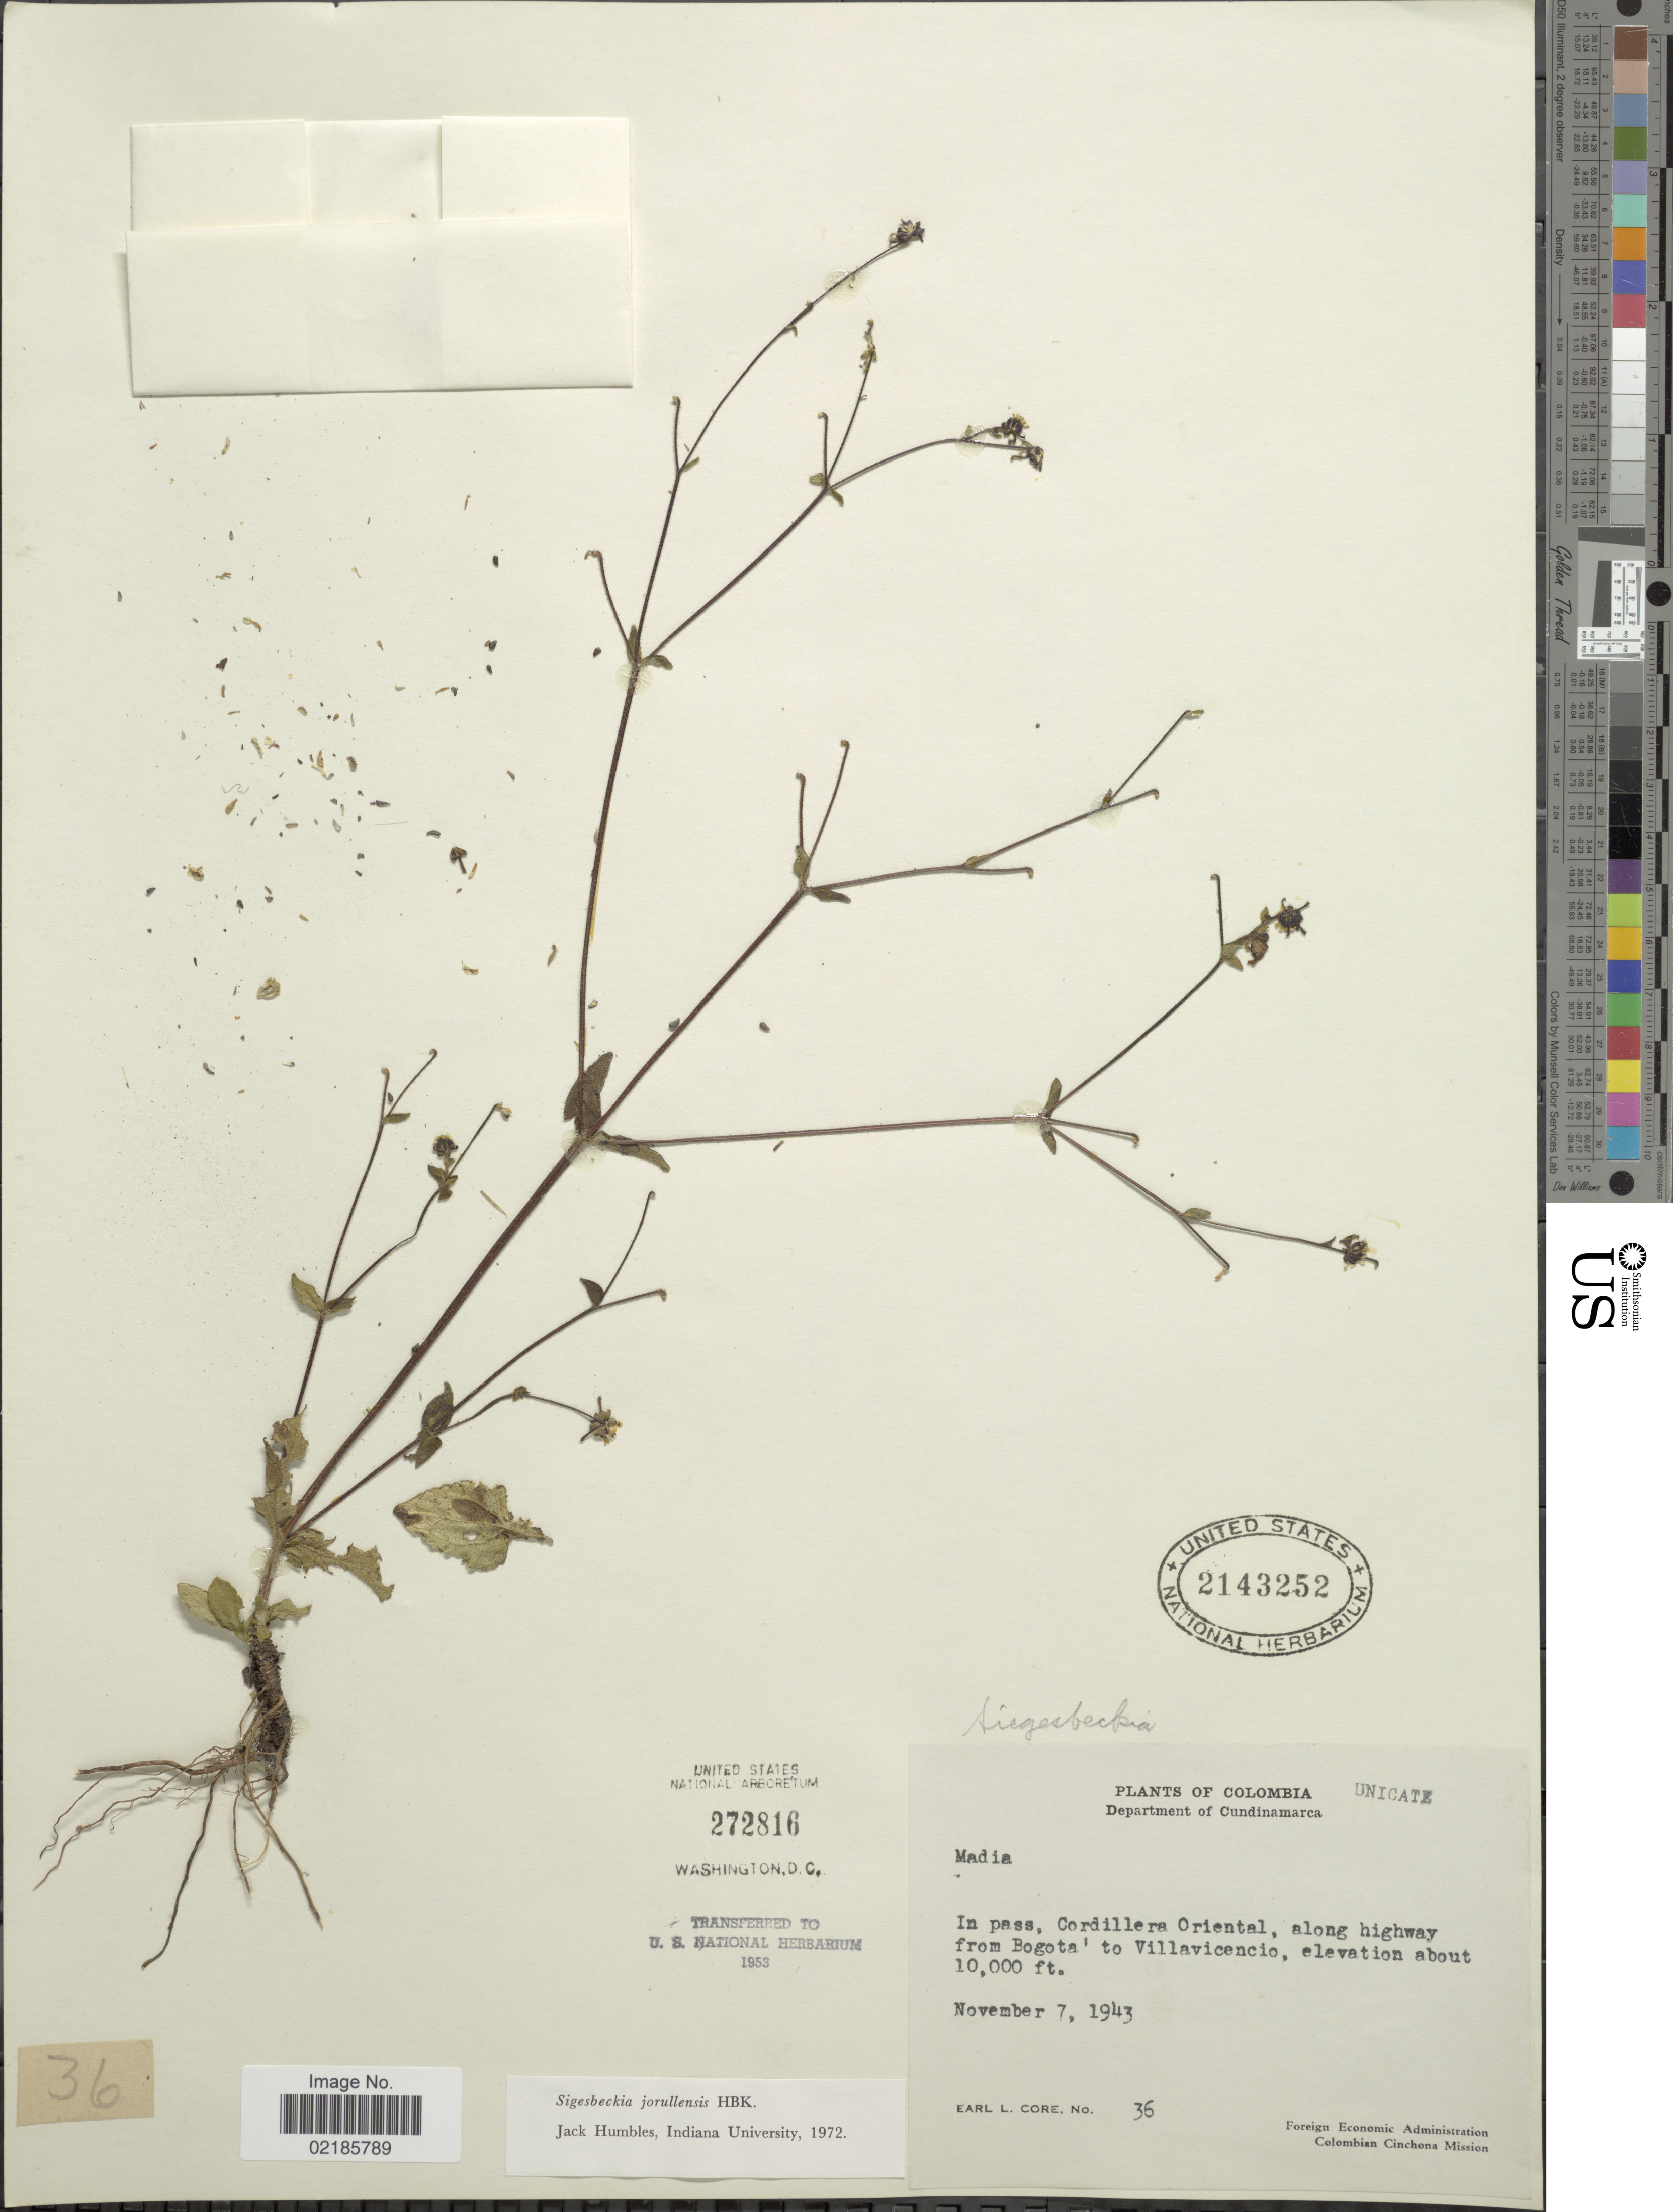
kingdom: Plantae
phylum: Tracheophyta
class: Magnoliopsida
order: Asterales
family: Asteraceae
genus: Sigesbeckia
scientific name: Sigesbeckia jorullensis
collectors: E. L. Core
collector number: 36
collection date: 1943-11-07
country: Colombia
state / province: Cundinamarca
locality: In pass, Cordillera Oriental, along highway from Bogota to Villavicencio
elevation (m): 3048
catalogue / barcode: US 2143252